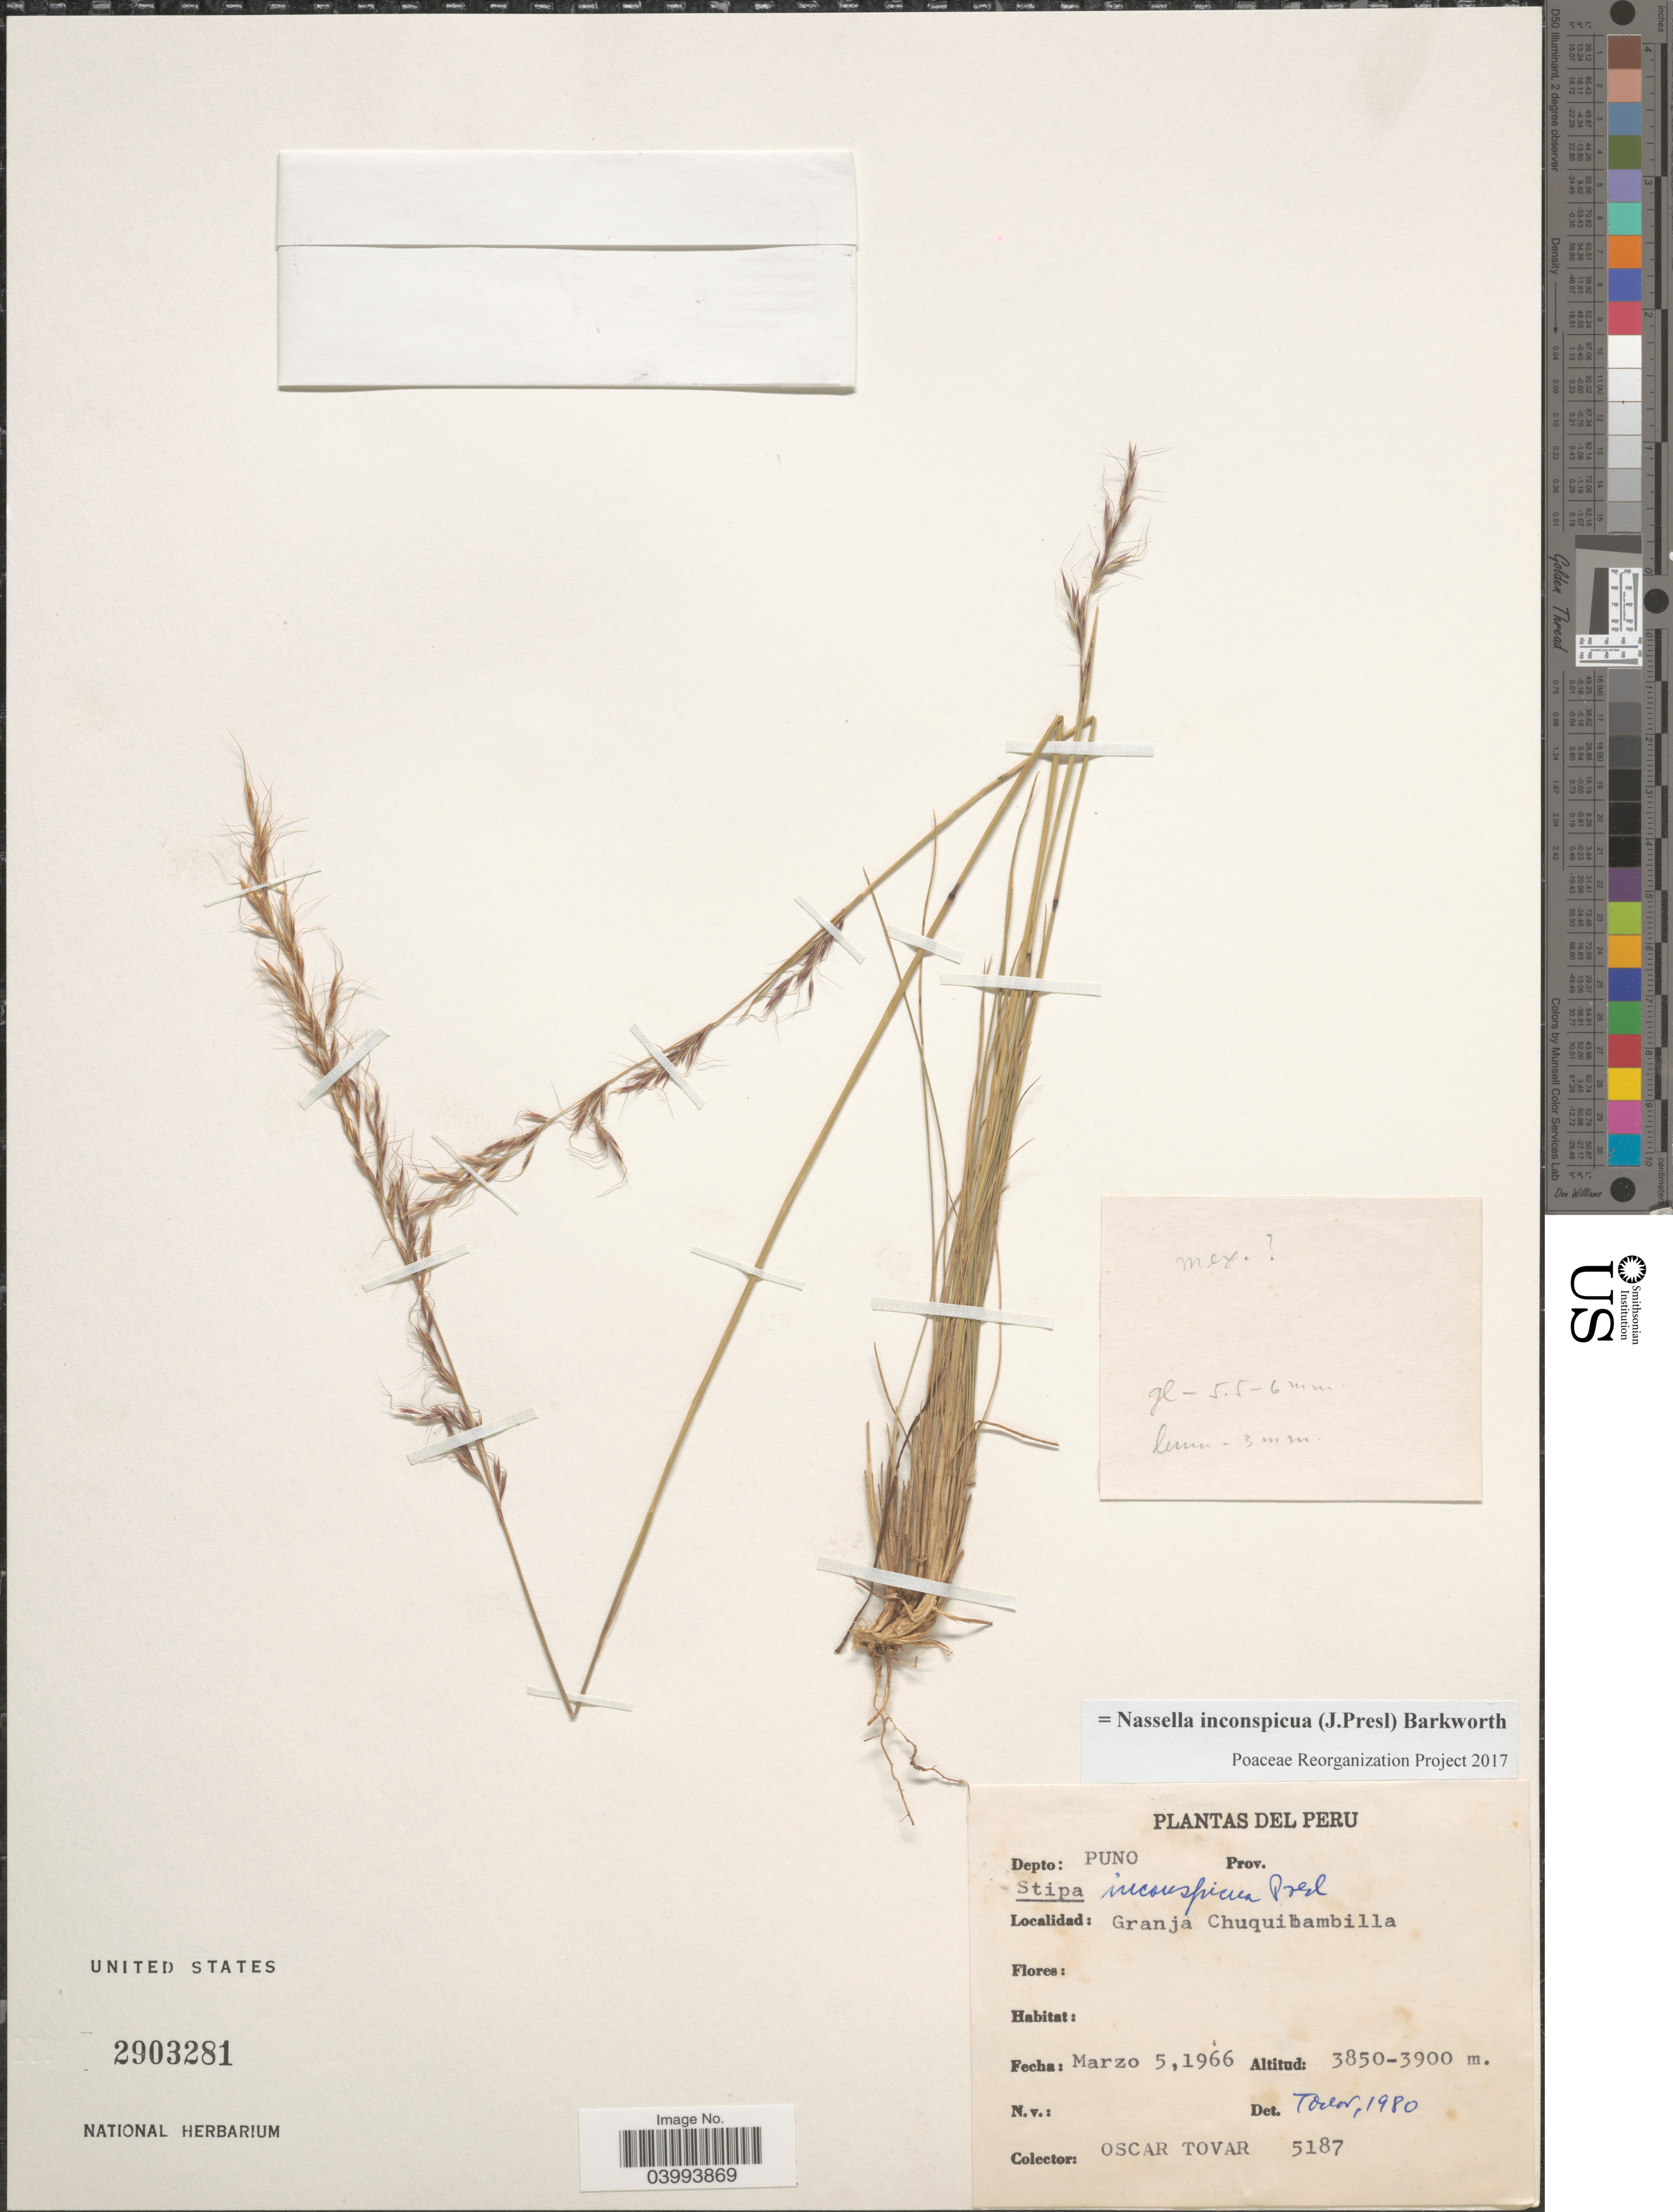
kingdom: Plantae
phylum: Tracheophyta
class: Liliopsida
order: Poales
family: Poaceae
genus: Nassella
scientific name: Nassella inconspicua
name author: (J. Presl) Barkworth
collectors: Ó. Tovar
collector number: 5187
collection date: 1966-03-05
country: Peru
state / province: Puno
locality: Depto: Puno. Granja Chuquibambilla.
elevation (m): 3850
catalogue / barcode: US 2903281